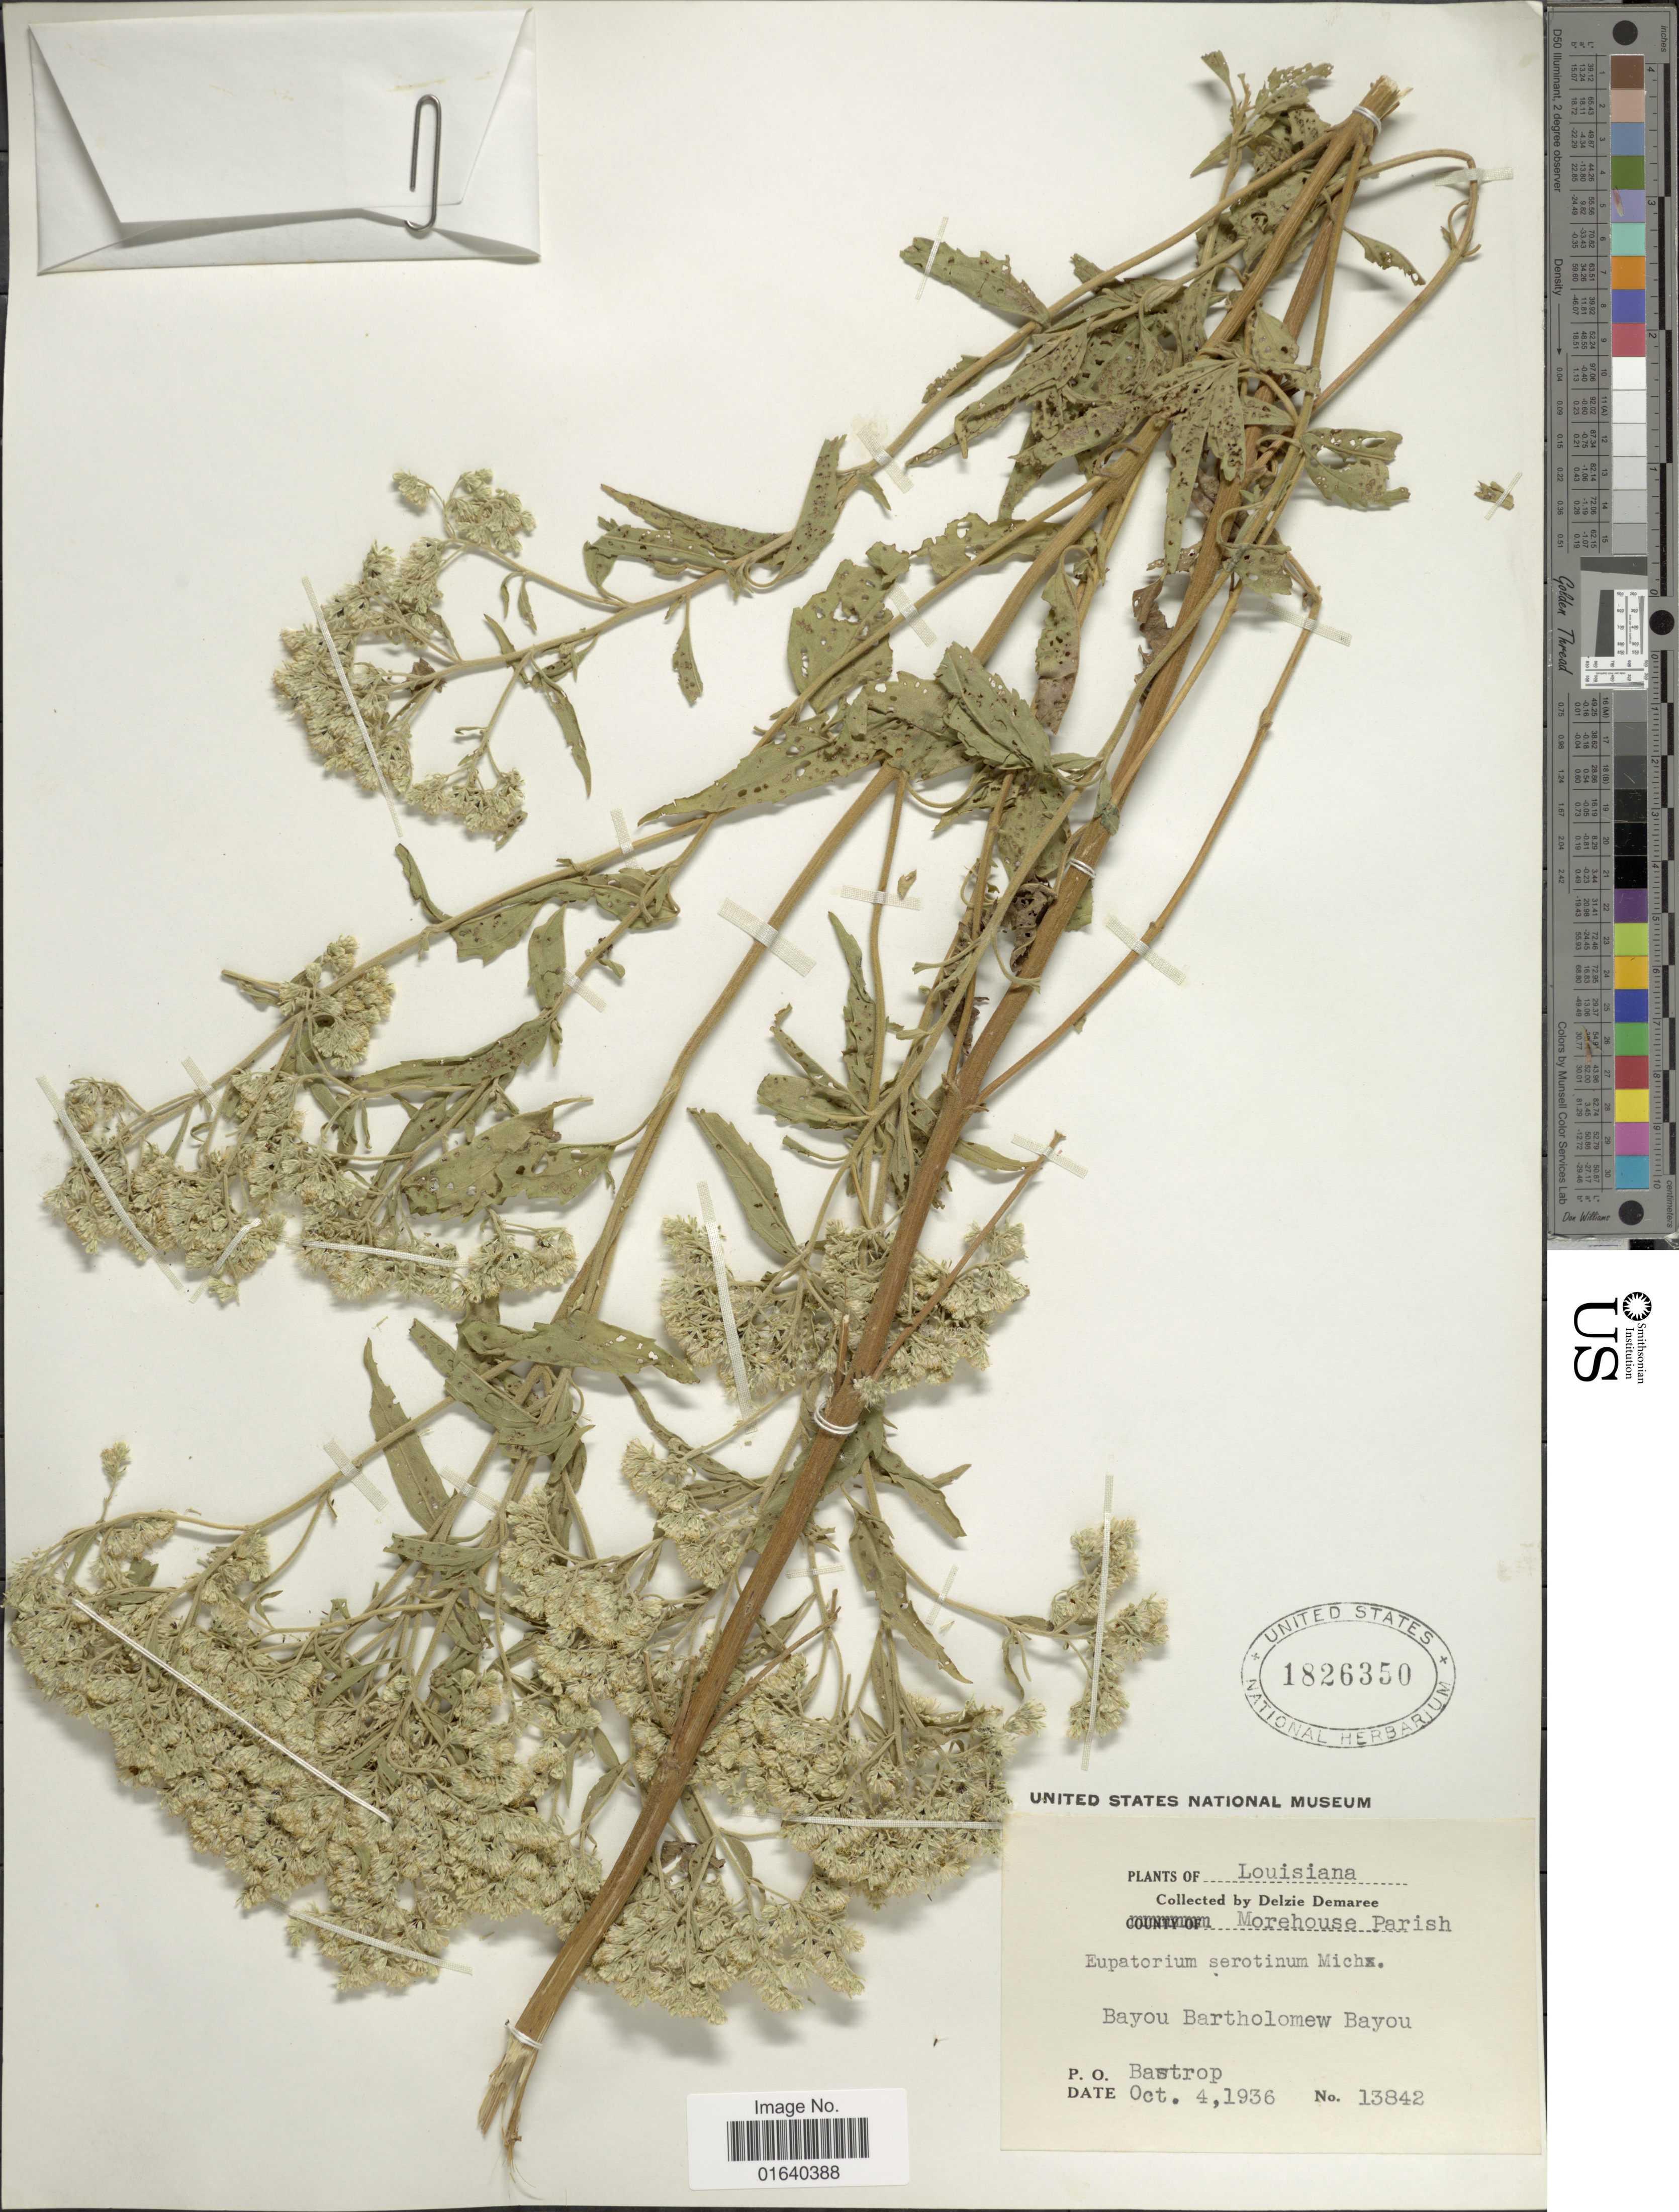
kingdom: Plantae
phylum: Tracheophyta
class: Magnoliopsida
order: Asterales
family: Asteraceae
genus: Eupatorium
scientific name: Eupatorium serotinum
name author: Michx.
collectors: D. Demaree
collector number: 13842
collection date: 1936-10-04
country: United States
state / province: Louisiana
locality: Morehouse Parish, Bayou Bartholomew Bayou, P.O. Bastrop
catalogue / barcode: US 1826350